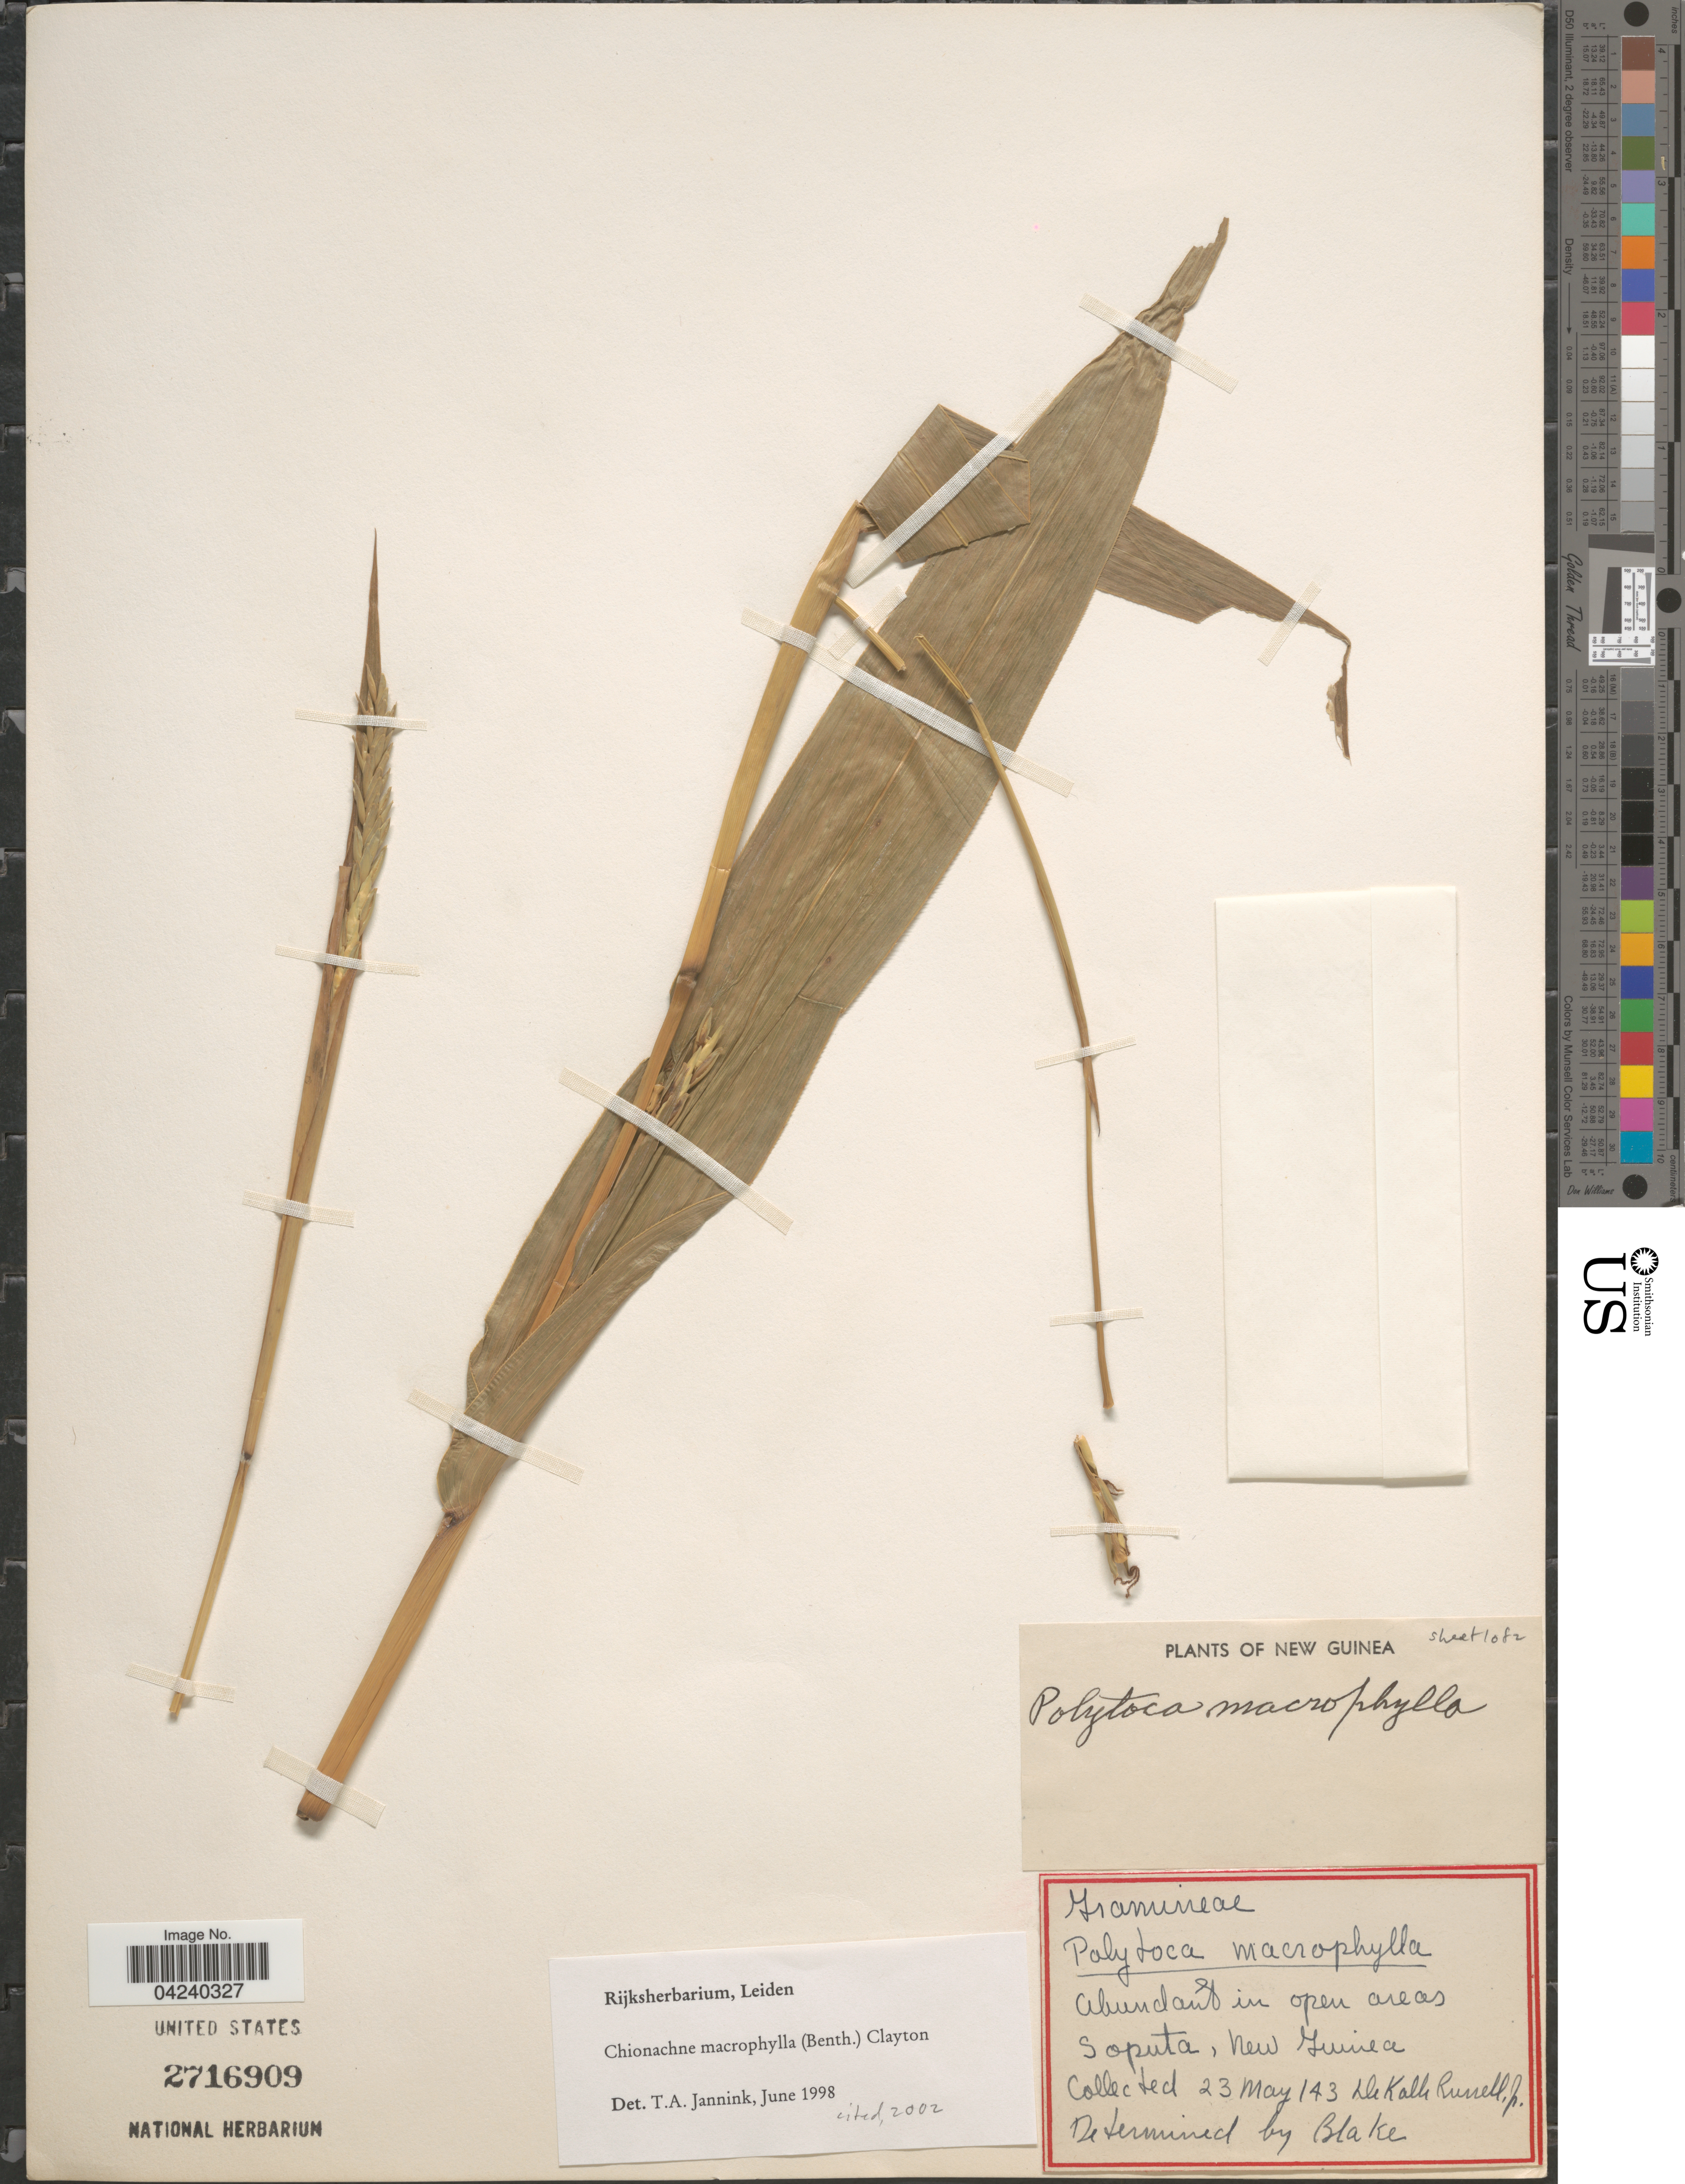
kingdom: Plantae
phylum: Tracheophyta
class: Liliopsida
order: Poales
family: Poaceae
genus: Chionachne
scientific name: Chionachne macrophylla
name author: (Benth.) Clayton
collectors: D. K. Russell Jr.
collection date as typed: Transcribed d/m/y: 23/5/43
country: Papua New Guinea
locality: Soputa, New Guinea.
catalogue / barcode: US 2716909